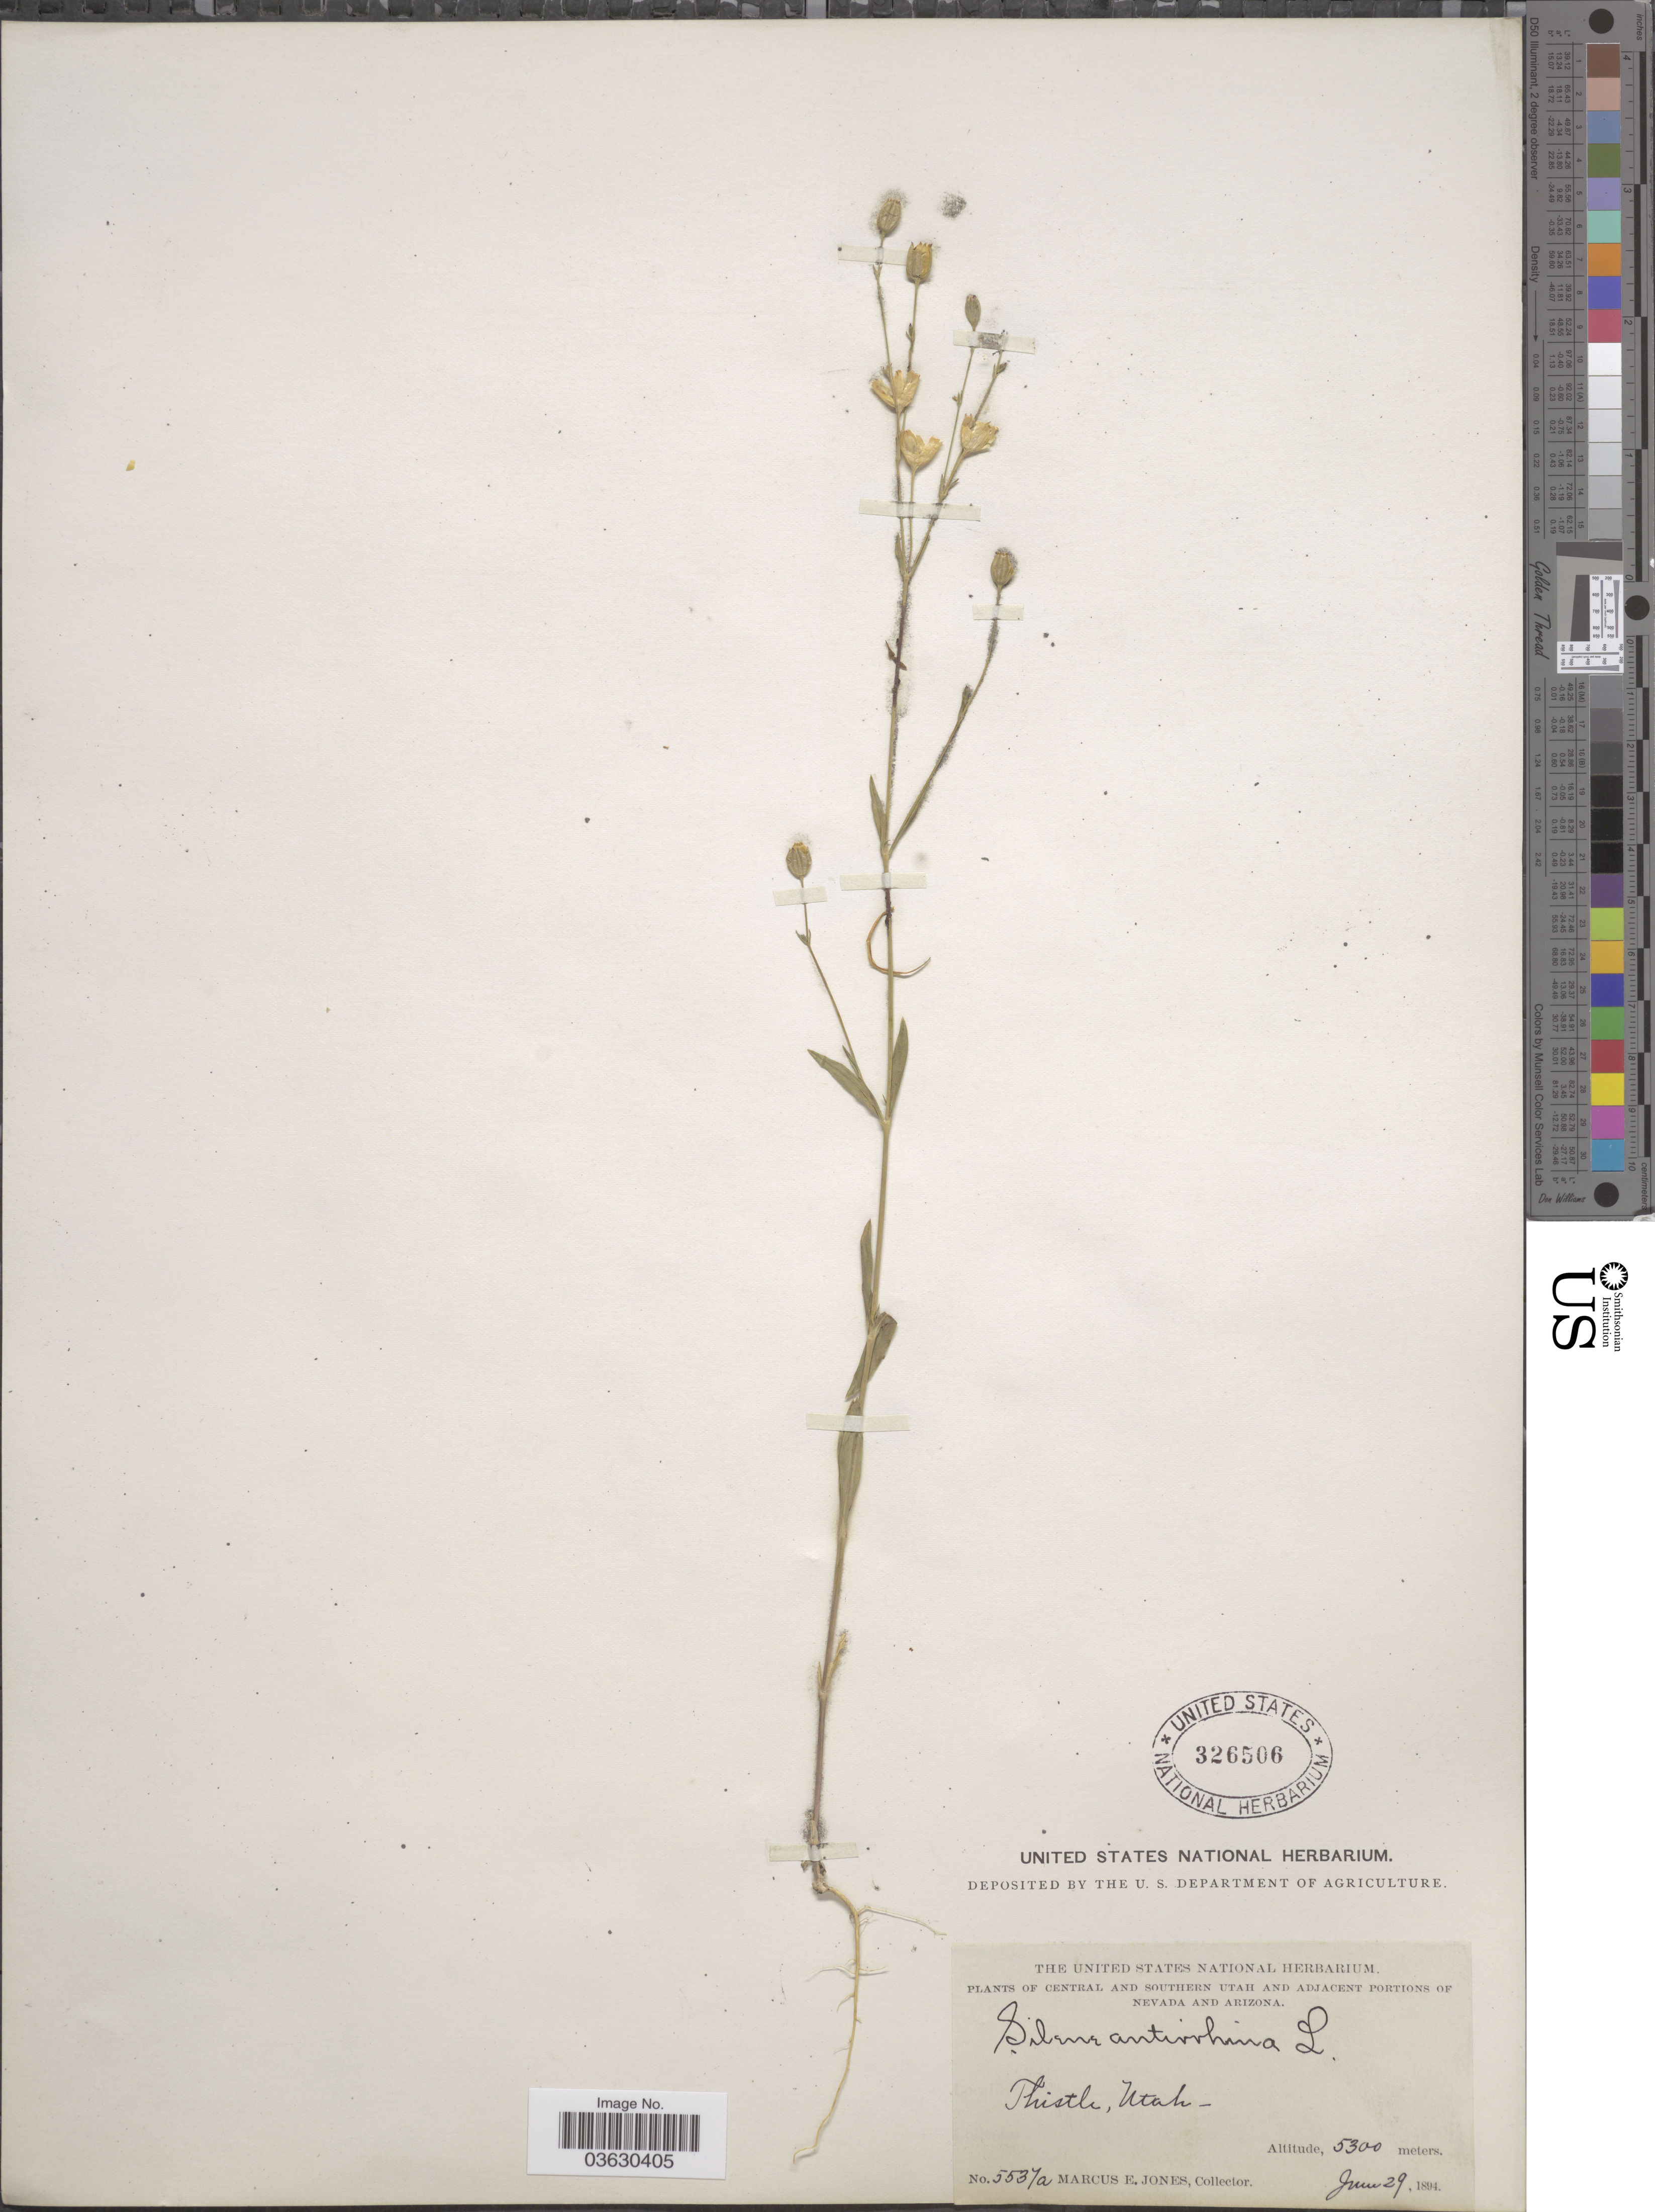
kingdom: Plantae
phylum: Tracheophyta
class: Magnoliopsida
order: Caryophyllales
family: Caryophyllaceae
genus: Silene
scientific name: Silene antirrhina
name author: L.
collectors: M. E. Jones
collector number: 5537a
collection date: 1894-06-29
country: United States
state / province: Utah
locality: Central and Southern Utah. Thistle.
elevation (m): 5300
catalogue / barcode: US 326506